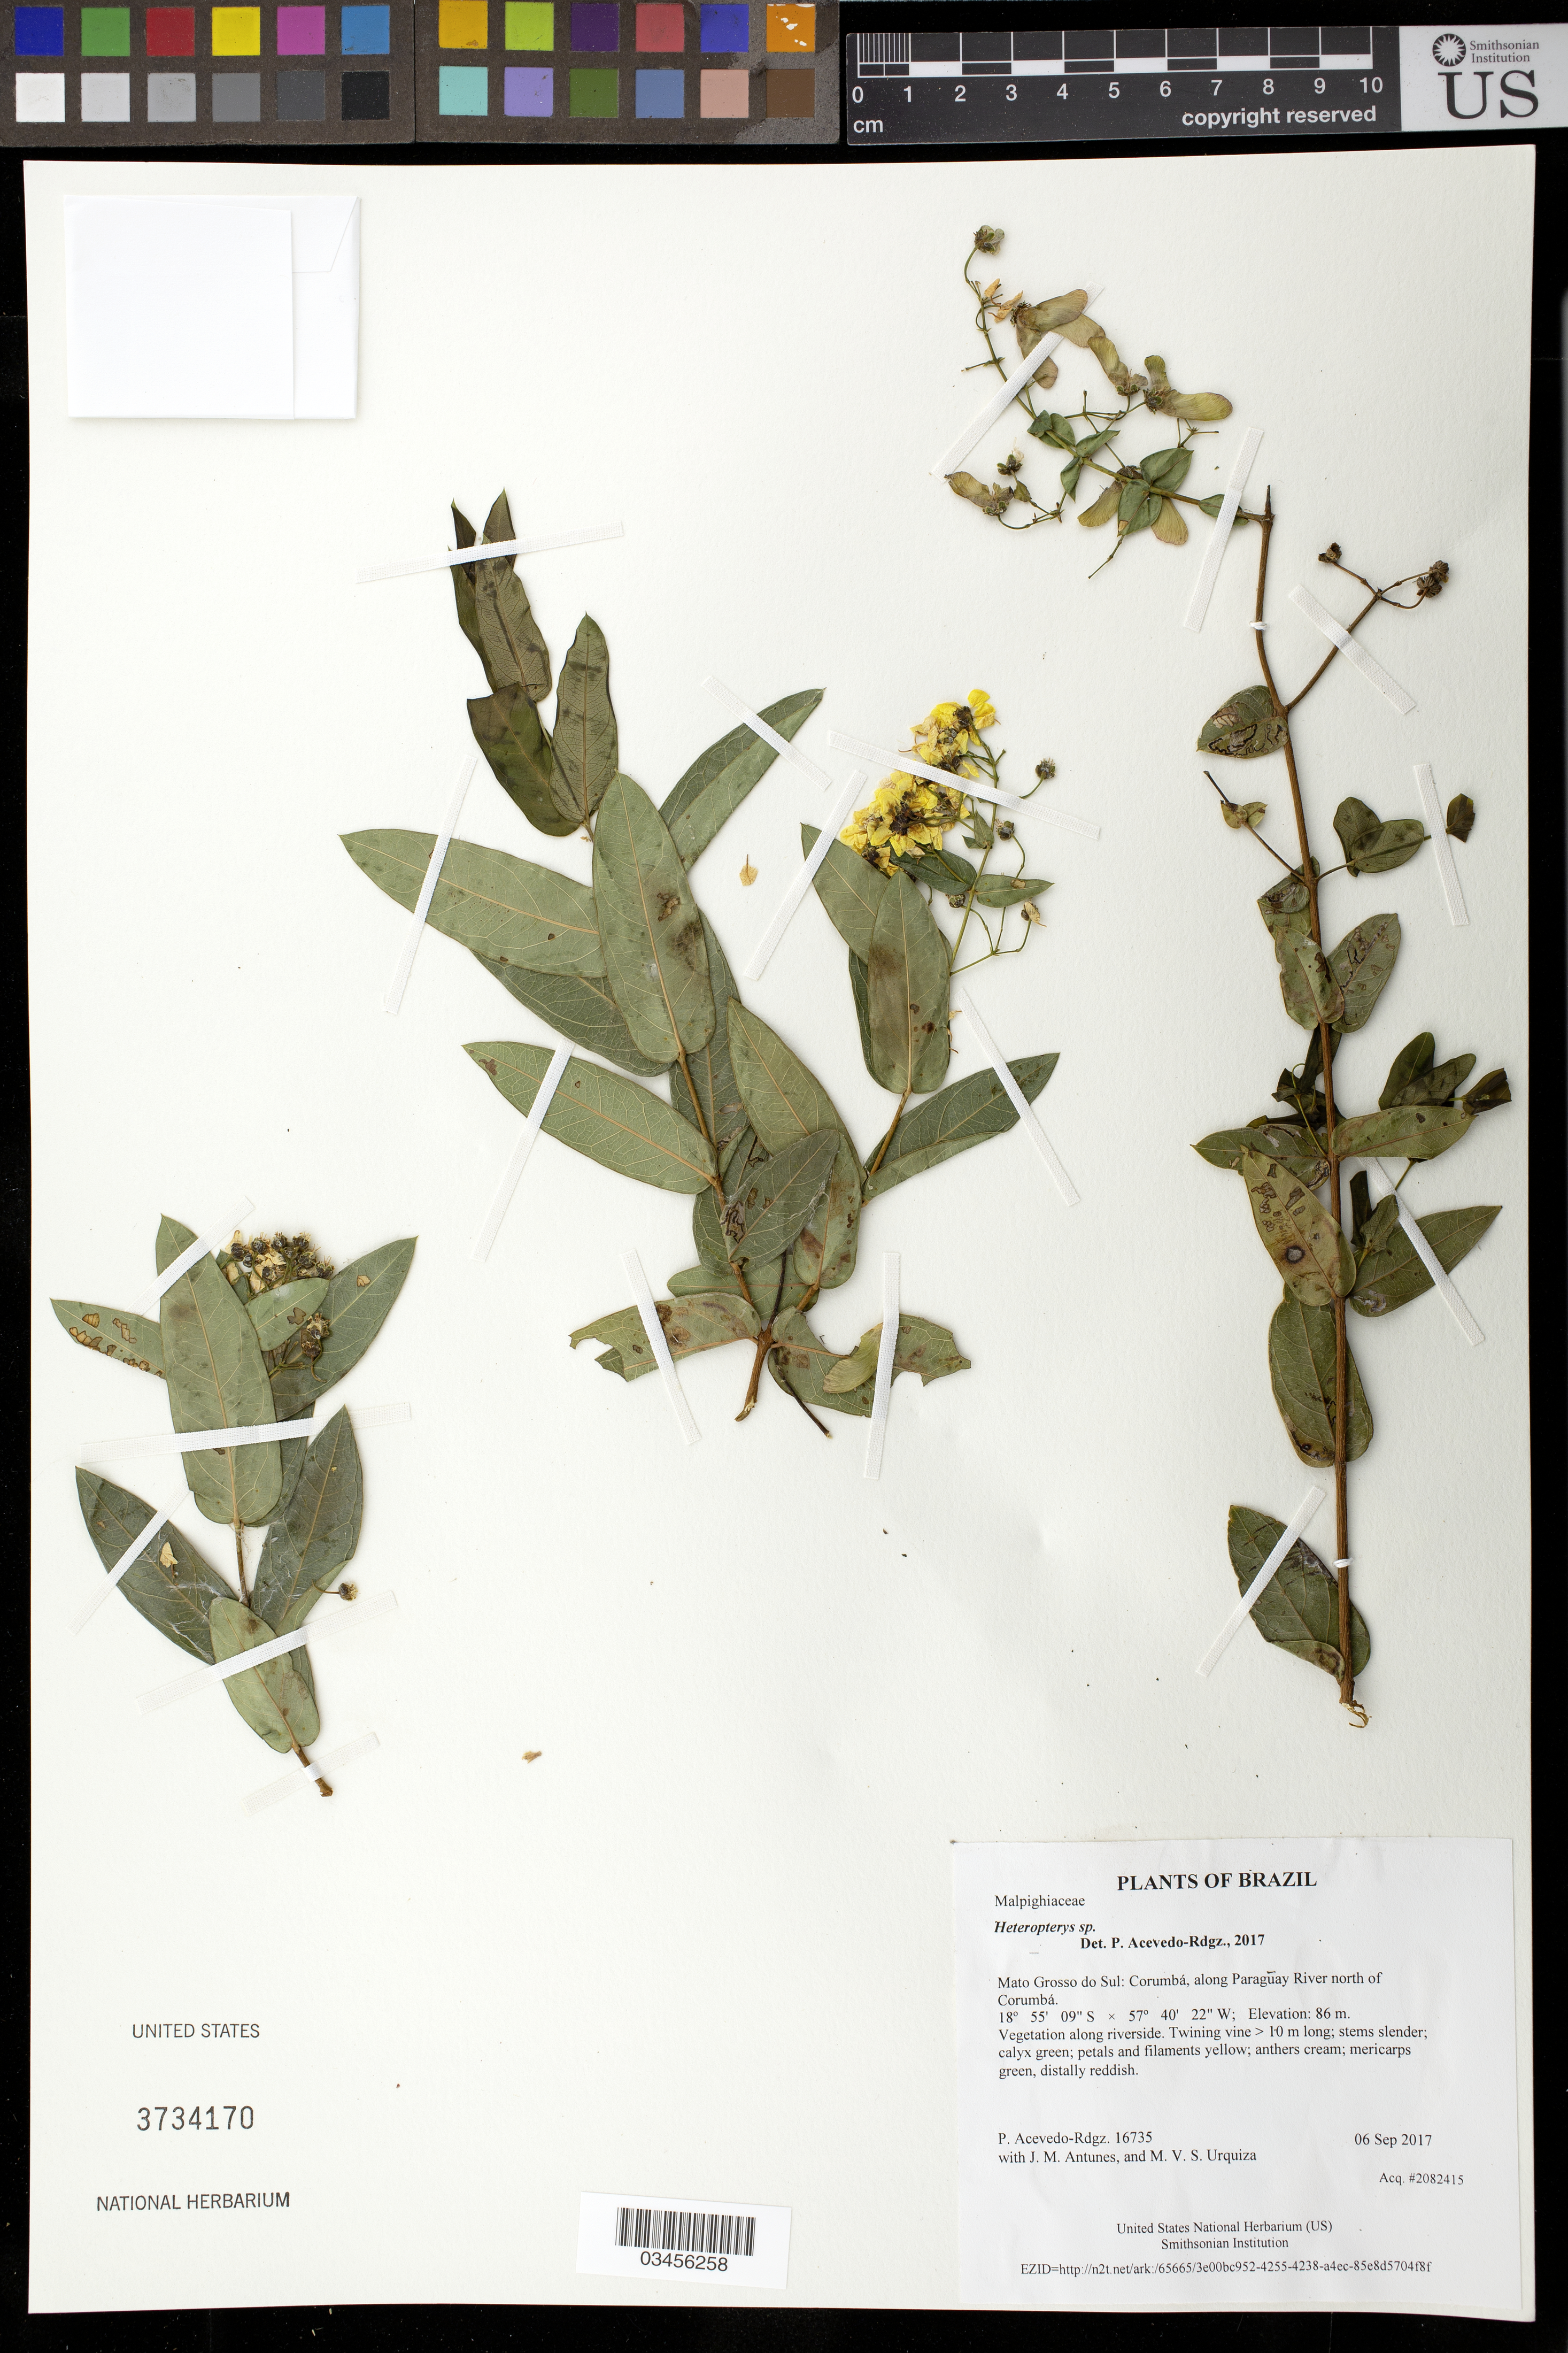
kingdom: Plantae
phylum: Tracheophyta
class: Magnoliopsida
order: Malpighiales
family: Malpighiaceae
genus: Heteropterys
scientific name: Heteropterys sp.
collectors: P. Acevedo-Rodr., J. M. Antunes & M. V. S. Urquiza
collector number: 16735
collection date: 2017-09-06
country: Brazil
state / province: Mato Grosso do Sul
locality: Corumbá, along Paraguay River north of Corumbá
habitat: Vegetation along riverside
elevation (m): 86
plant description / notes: US, NY, MO, K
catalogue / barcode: US 3734170